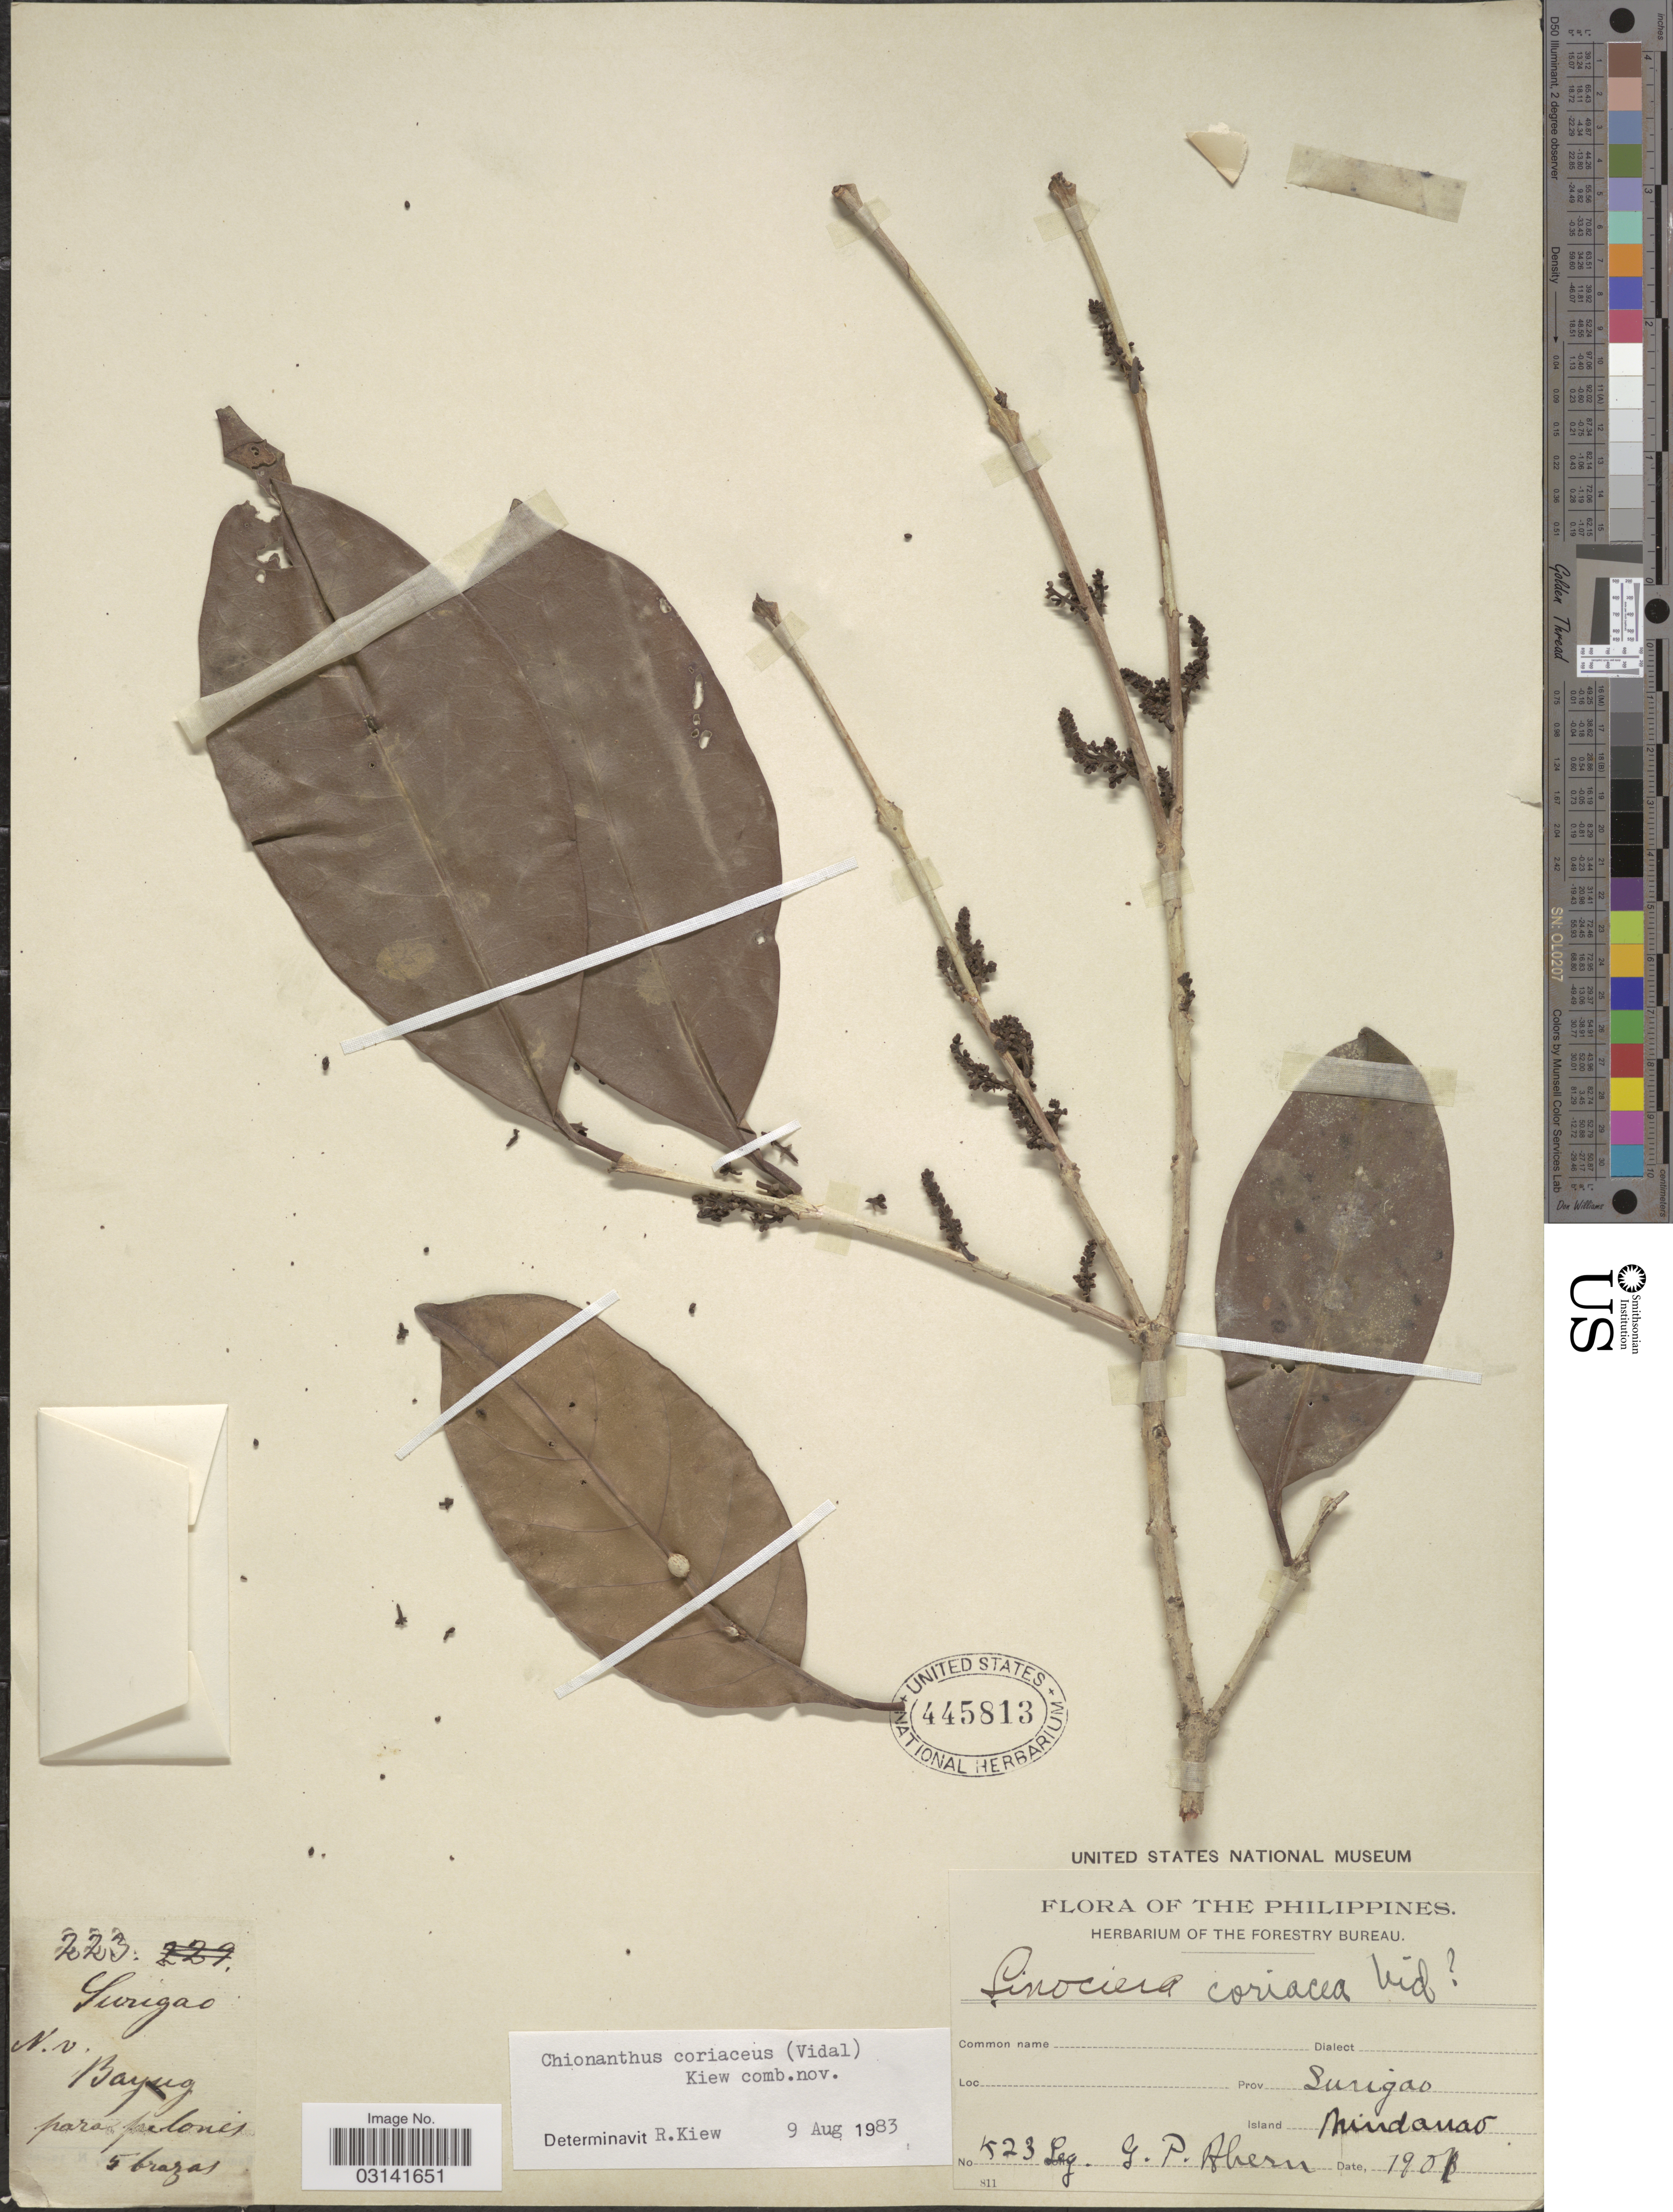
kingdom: Plantae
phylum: Tracheophyta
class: Magnoliopsida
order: Lamiales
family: Oleaceae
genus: Chionanthus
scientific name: Chionanthus coriaceus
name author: (S. Vidal) Y.P. Yang & S.Y. Lu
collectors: G. Ahern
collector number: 523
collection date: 1901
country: Philippines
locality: Prov. Surigao. Island Mindanao.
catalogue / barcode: US 445813